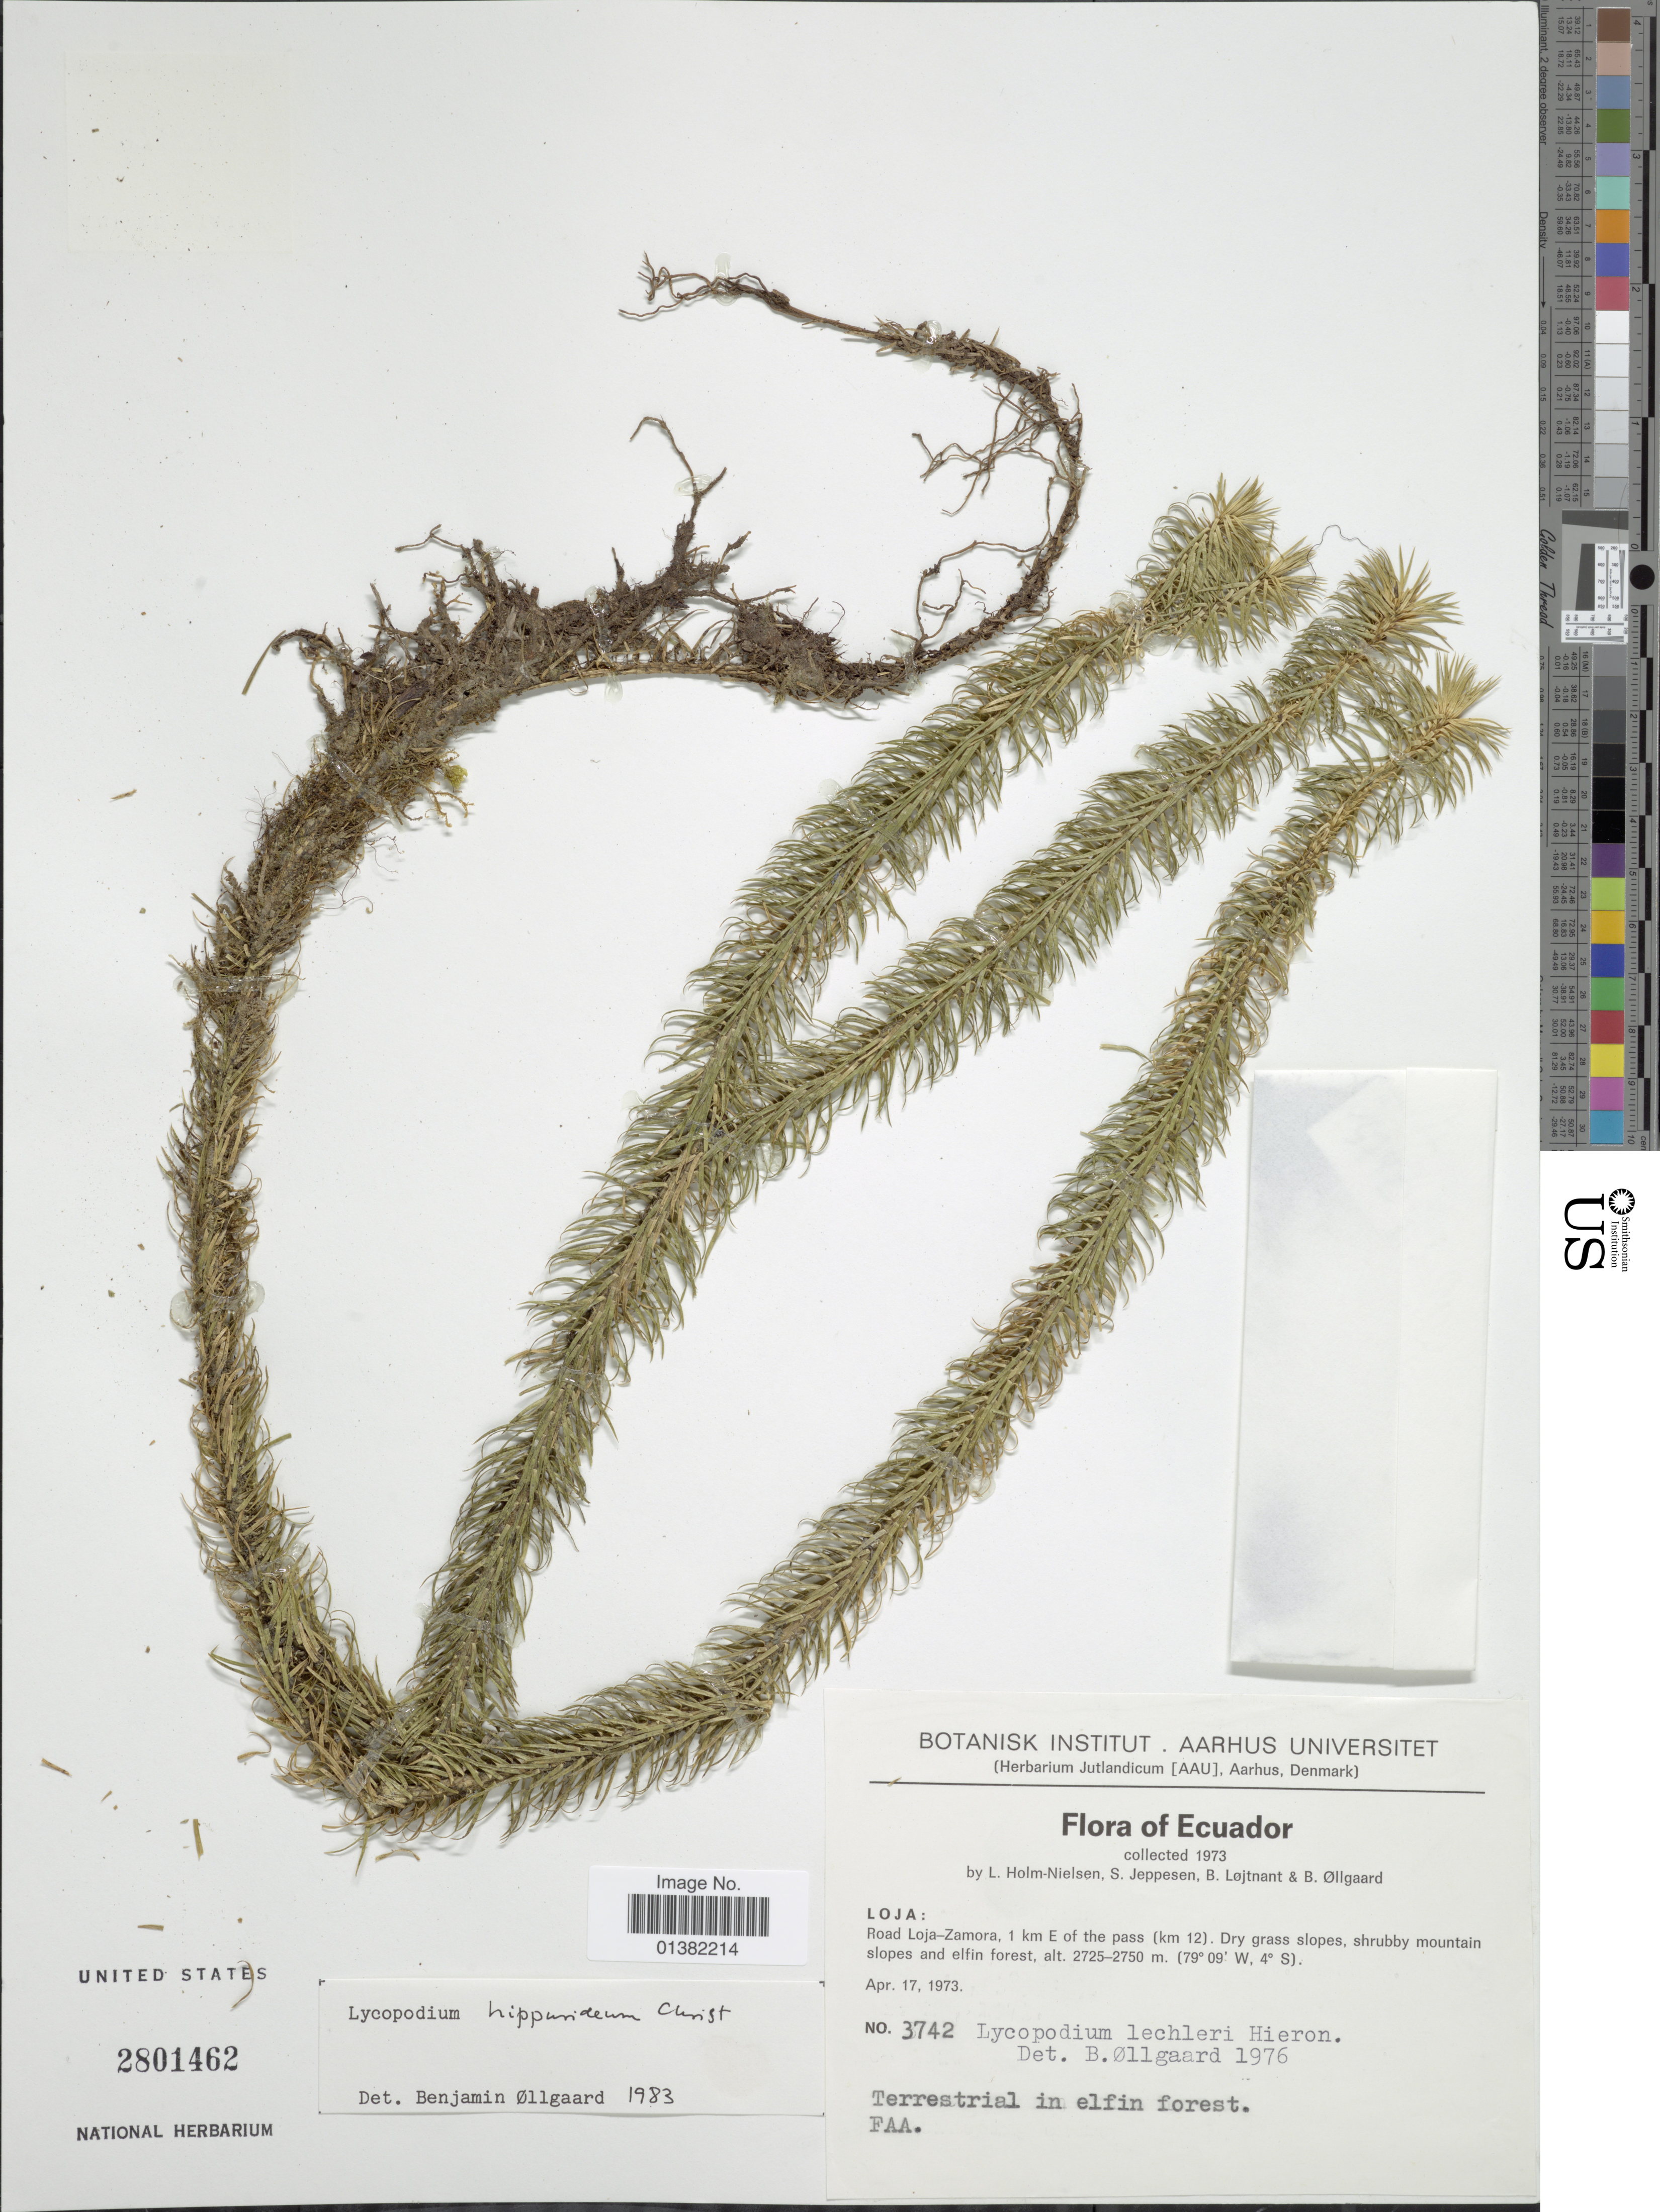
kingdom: Plantae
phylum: Tracheophyta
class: Lycopodiopsida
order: Lycopodiales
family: Lycopodiaceae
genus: Phlegmariurus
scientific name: Phlegmariurus hippurideus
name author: (Christ) B. Øllg.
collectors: L. B. Holm-Nielsen, S. Jeppesen, B. Löjtnant & B. Øllgaard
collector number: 3742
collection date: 1973-04-17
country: Ecuador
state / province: Loja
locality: Road Loja-Zamora, 1 km E of the pass (km 12)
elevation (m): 2725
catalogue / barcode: US 2801462